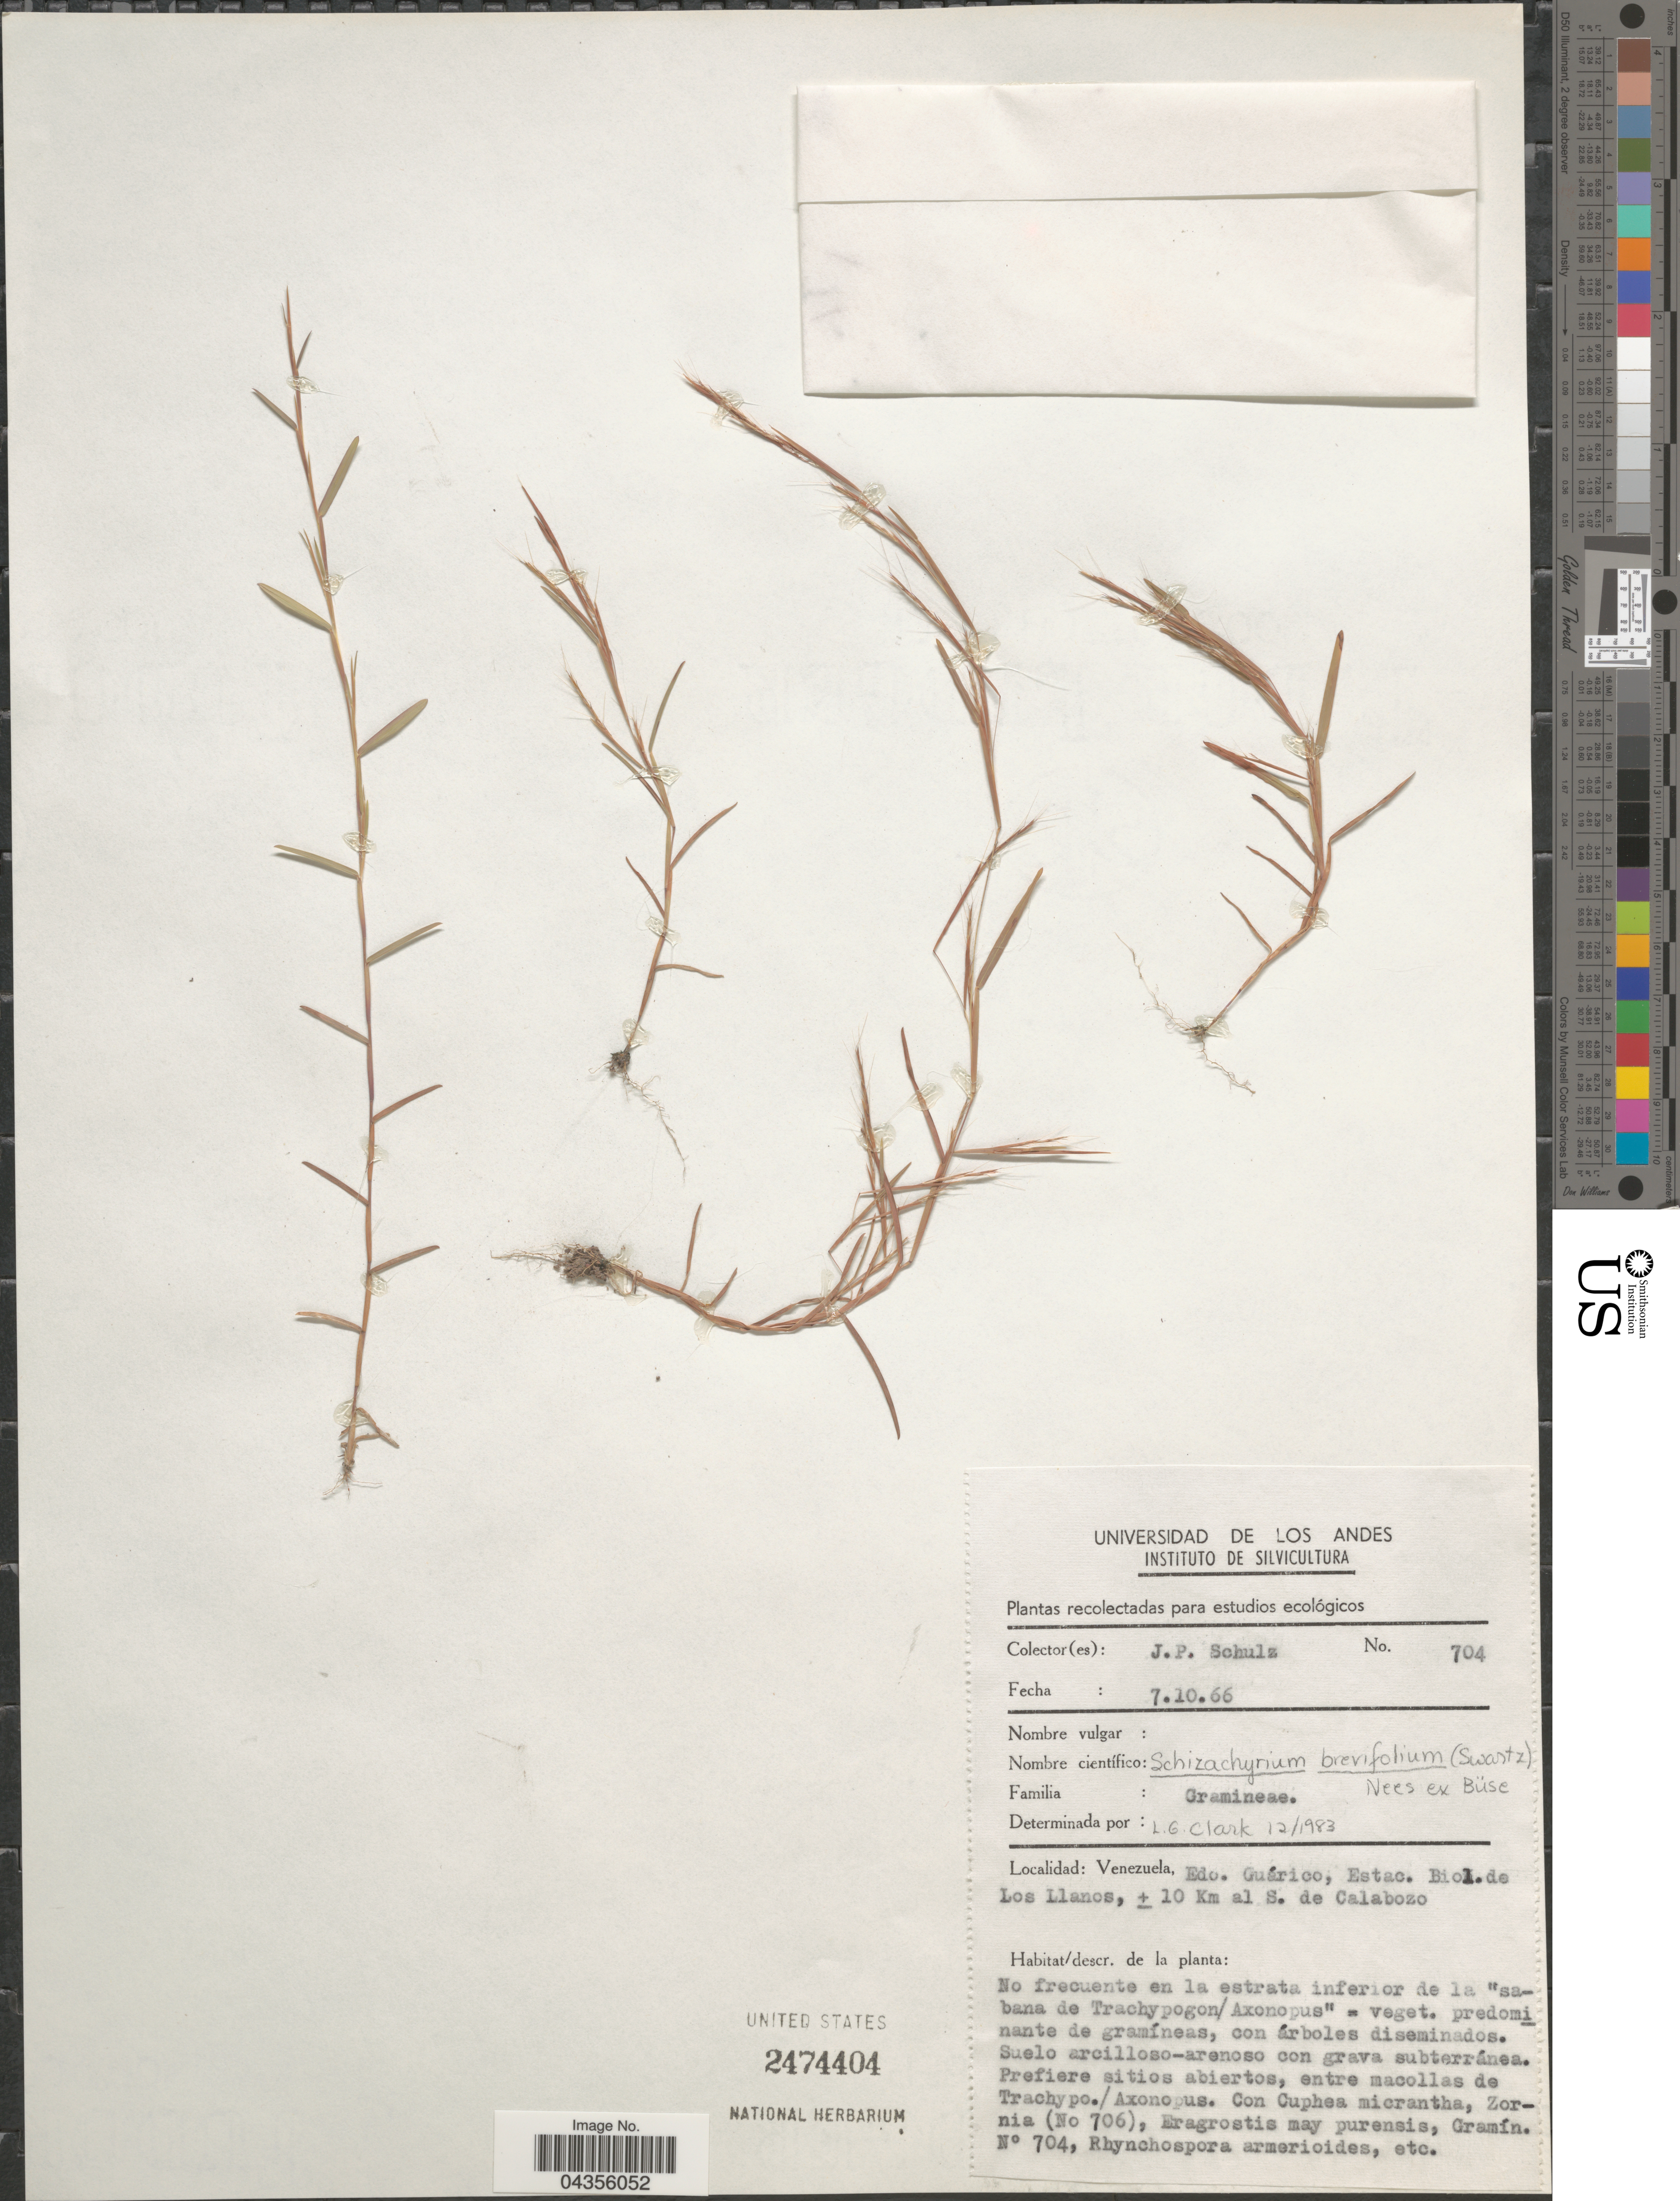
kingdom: Plantae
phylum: Tracheophyta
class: Liliopsida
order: Poales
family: Poaceae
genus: Schizachyrium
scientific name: Schizachyrium brevifolium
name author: (Sw.) Nees ex Büse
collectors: J. P. Schulz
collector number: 704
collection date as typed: Transcribed d/m/y: 7/10/66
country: Venezuela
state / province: Guarico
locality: Estac. Biol. de Los Llanos, ± 10 Km al S. de Calabozo.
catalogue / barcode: US 2474404